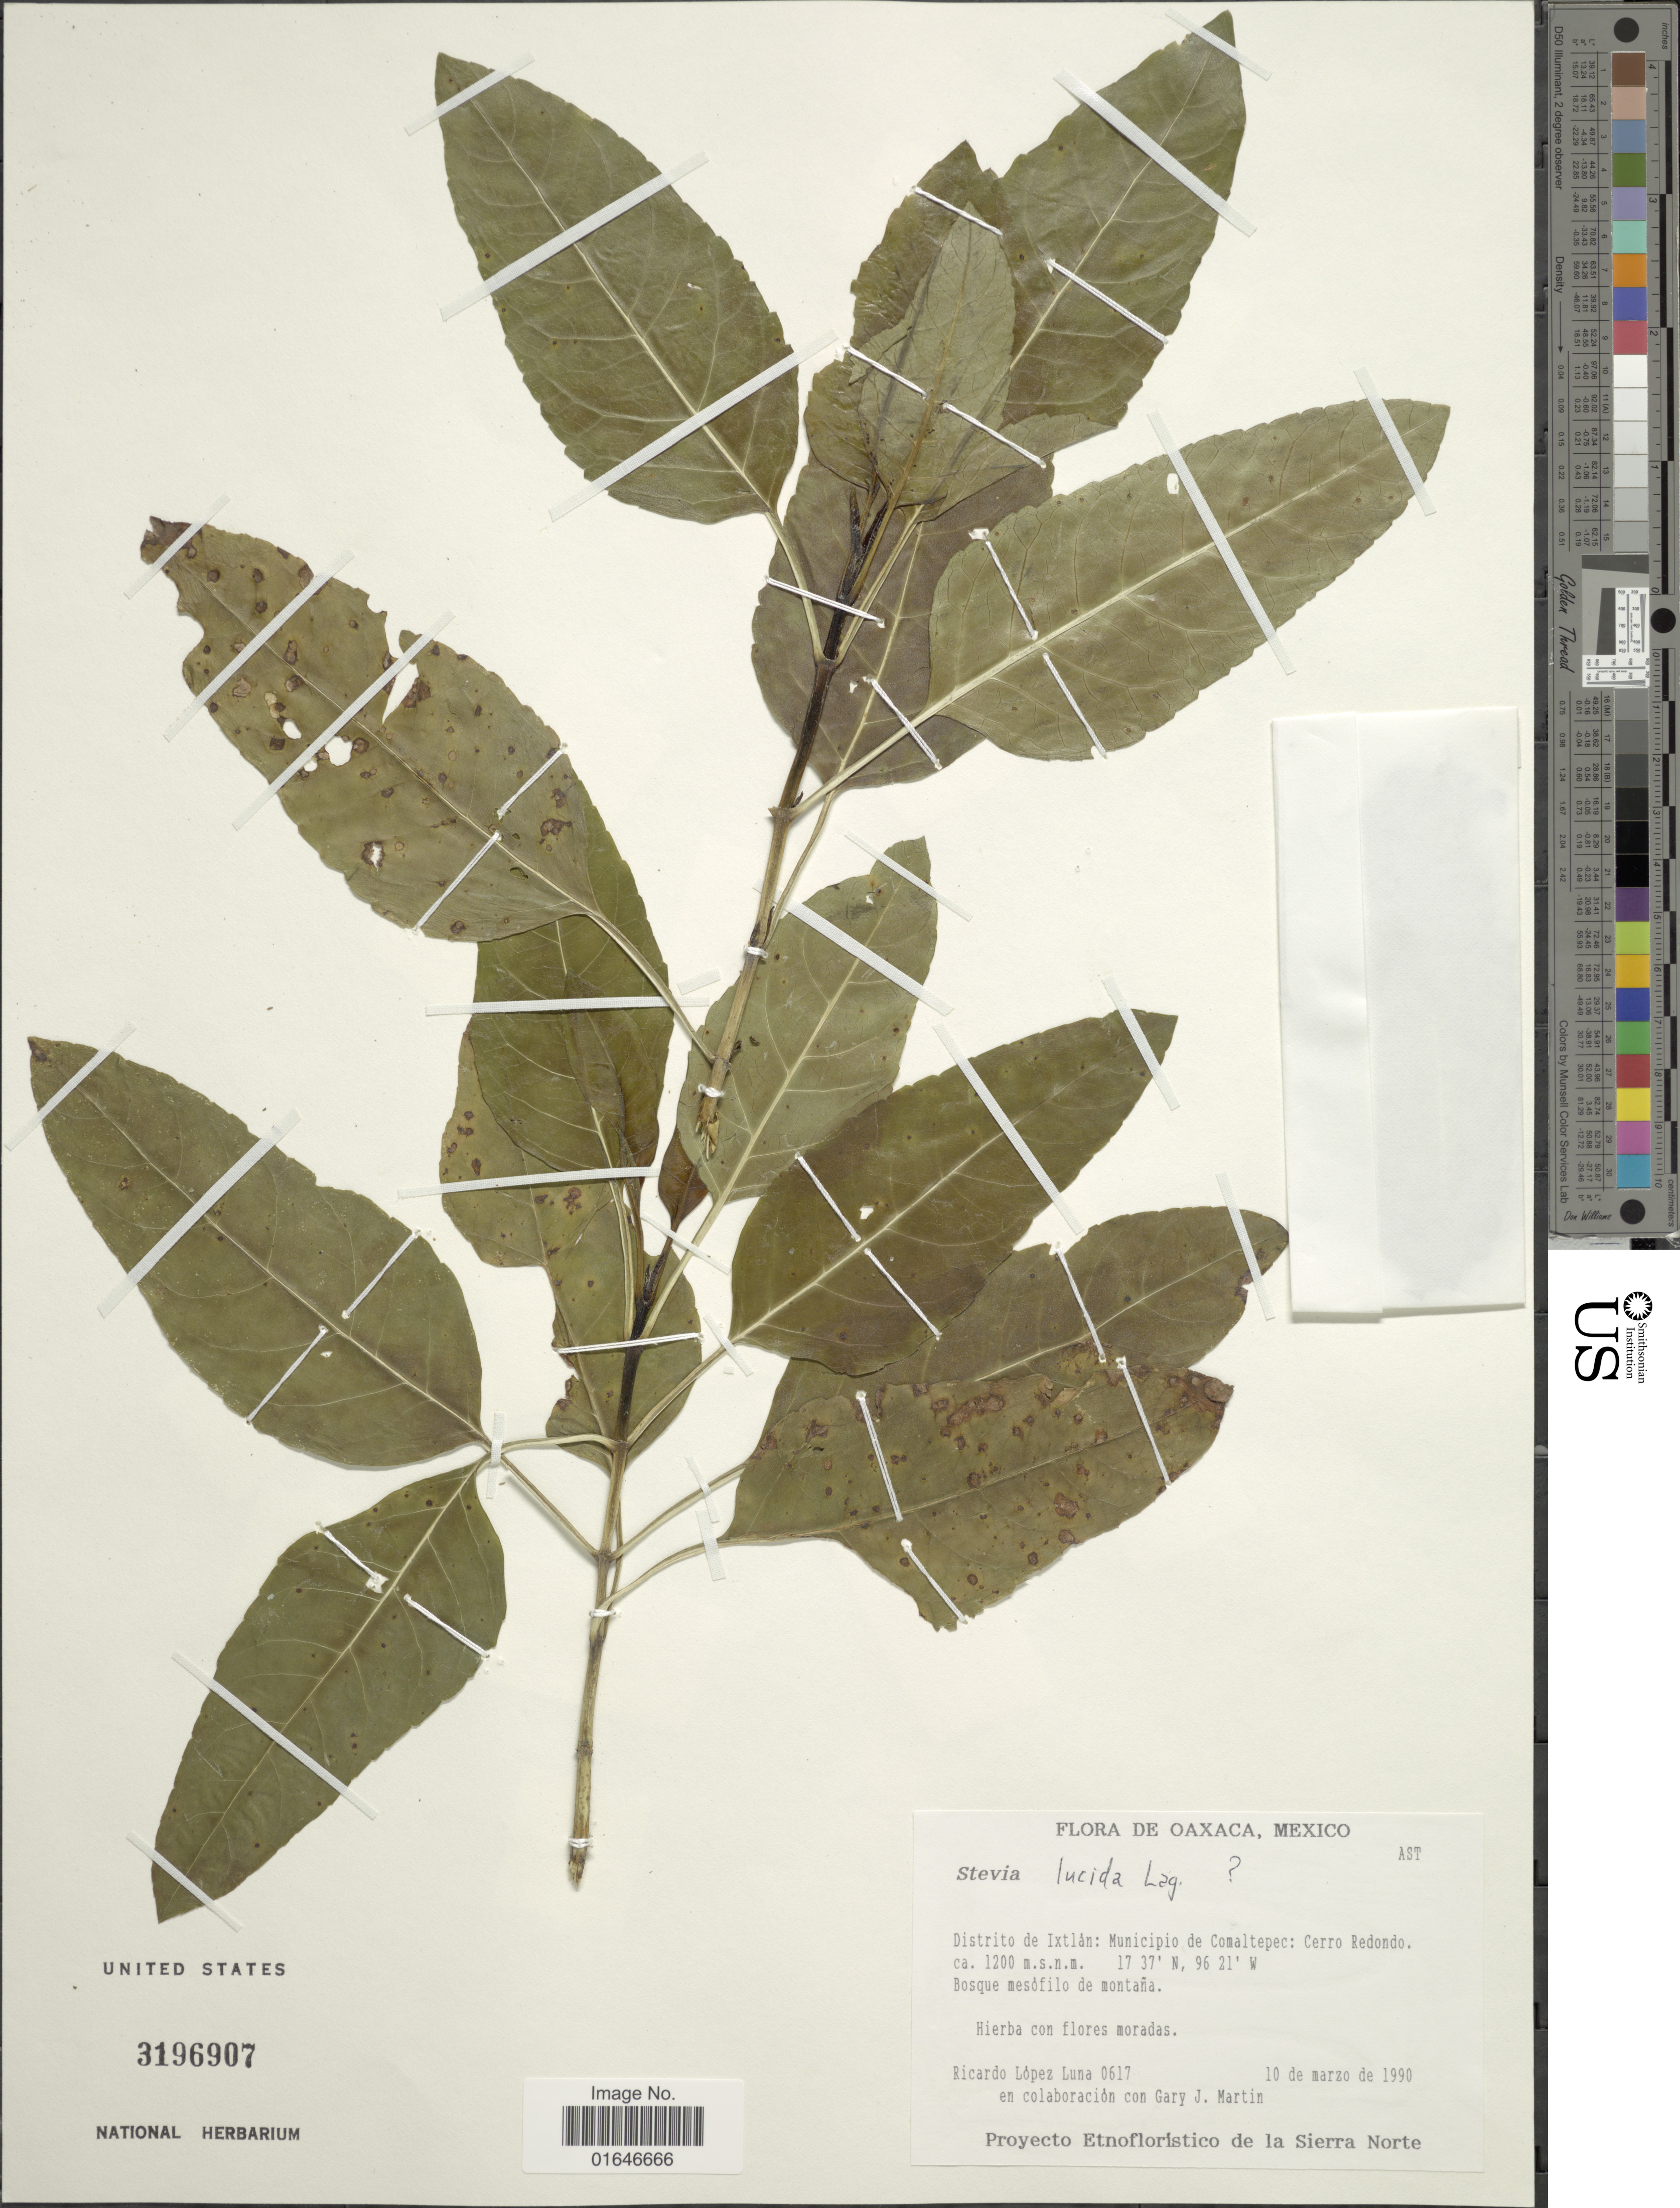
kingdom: Plantae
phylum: Tracheophyta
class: Magnoliopsida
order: Asterales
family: Asteraceae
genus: Stevia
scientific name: Stevia lucida var. lucida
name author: Lag.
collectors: R. López Luna & G. J. Martin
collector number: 617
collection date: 1990-03-10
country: Mexico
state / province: Oaxaca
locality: Distrito de Ixtlan: Municipio de Comaltepec : Cerro Redondo.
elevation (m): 1200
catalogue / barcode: US 3196907